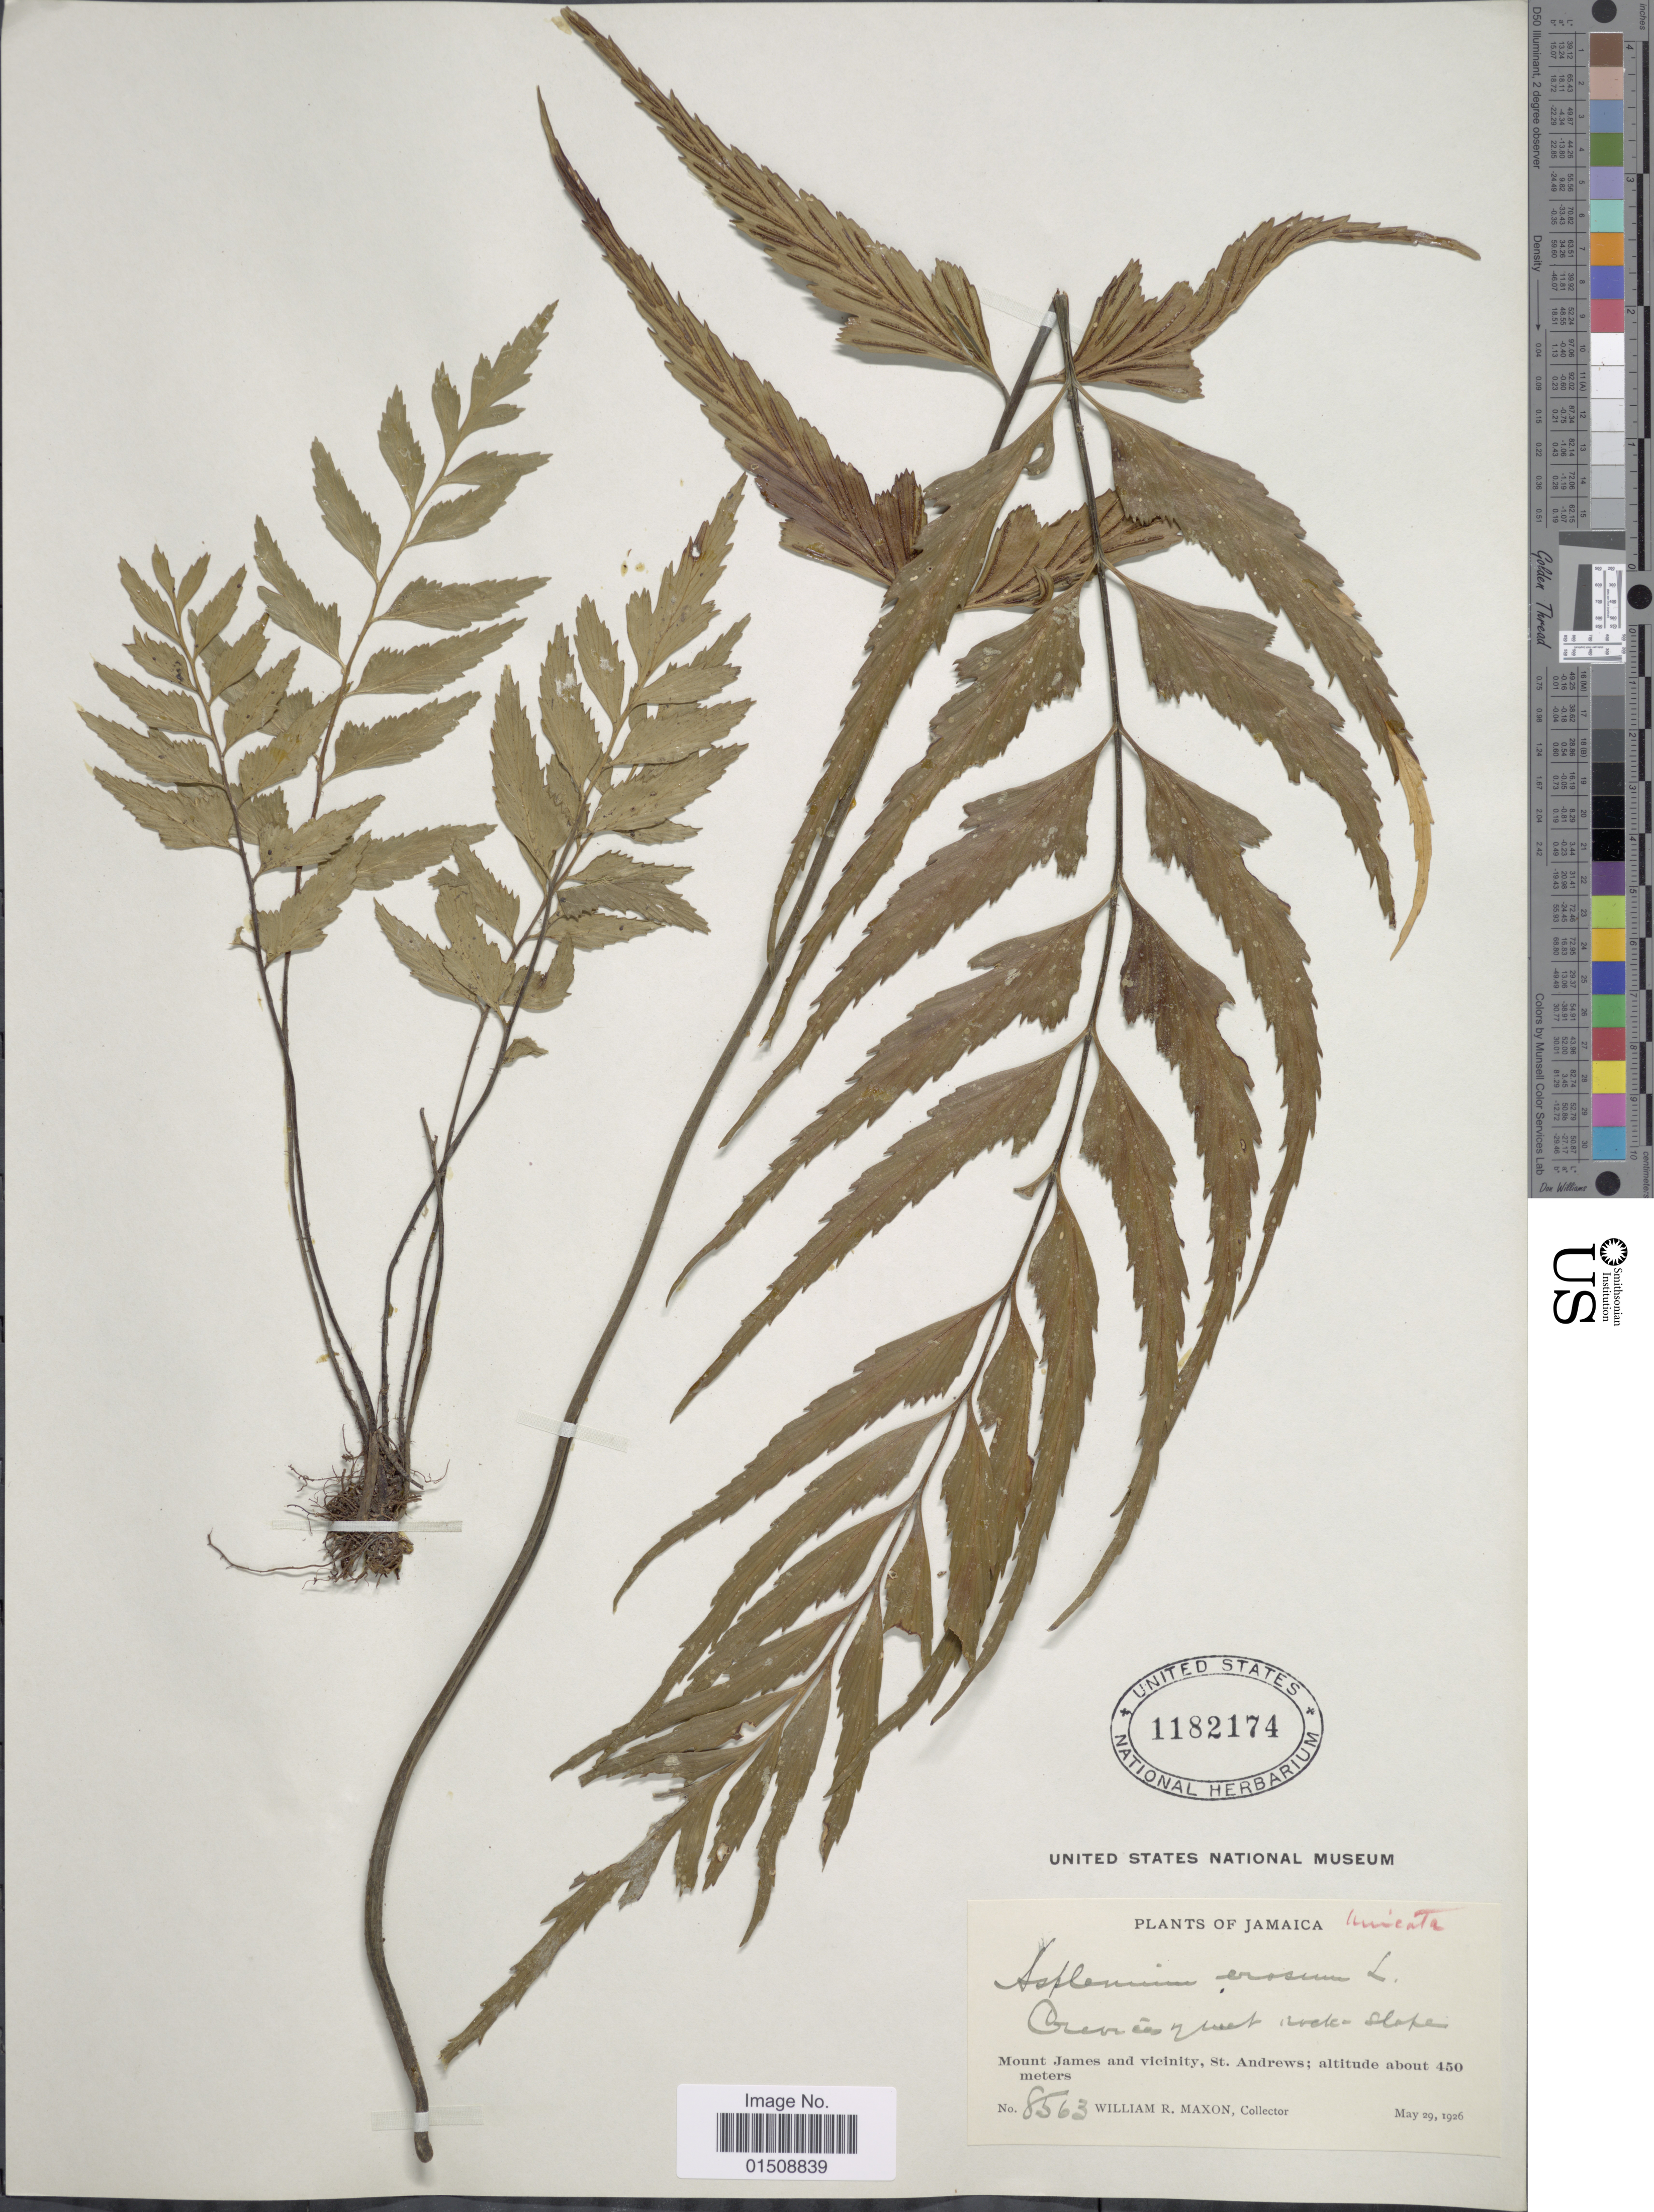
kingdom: Plantae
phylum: Tracheophyta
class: Polypodiopsida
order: Polypodiales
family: Aspleniaceae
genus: Asplenium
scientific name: Asplenium erosum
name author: L.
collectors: W. R. Maxon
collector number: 8563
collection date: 1926-05-29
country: Jamaica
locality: Mount James and vicinity, St. Andrews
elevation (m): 450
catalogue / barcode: US 1182174